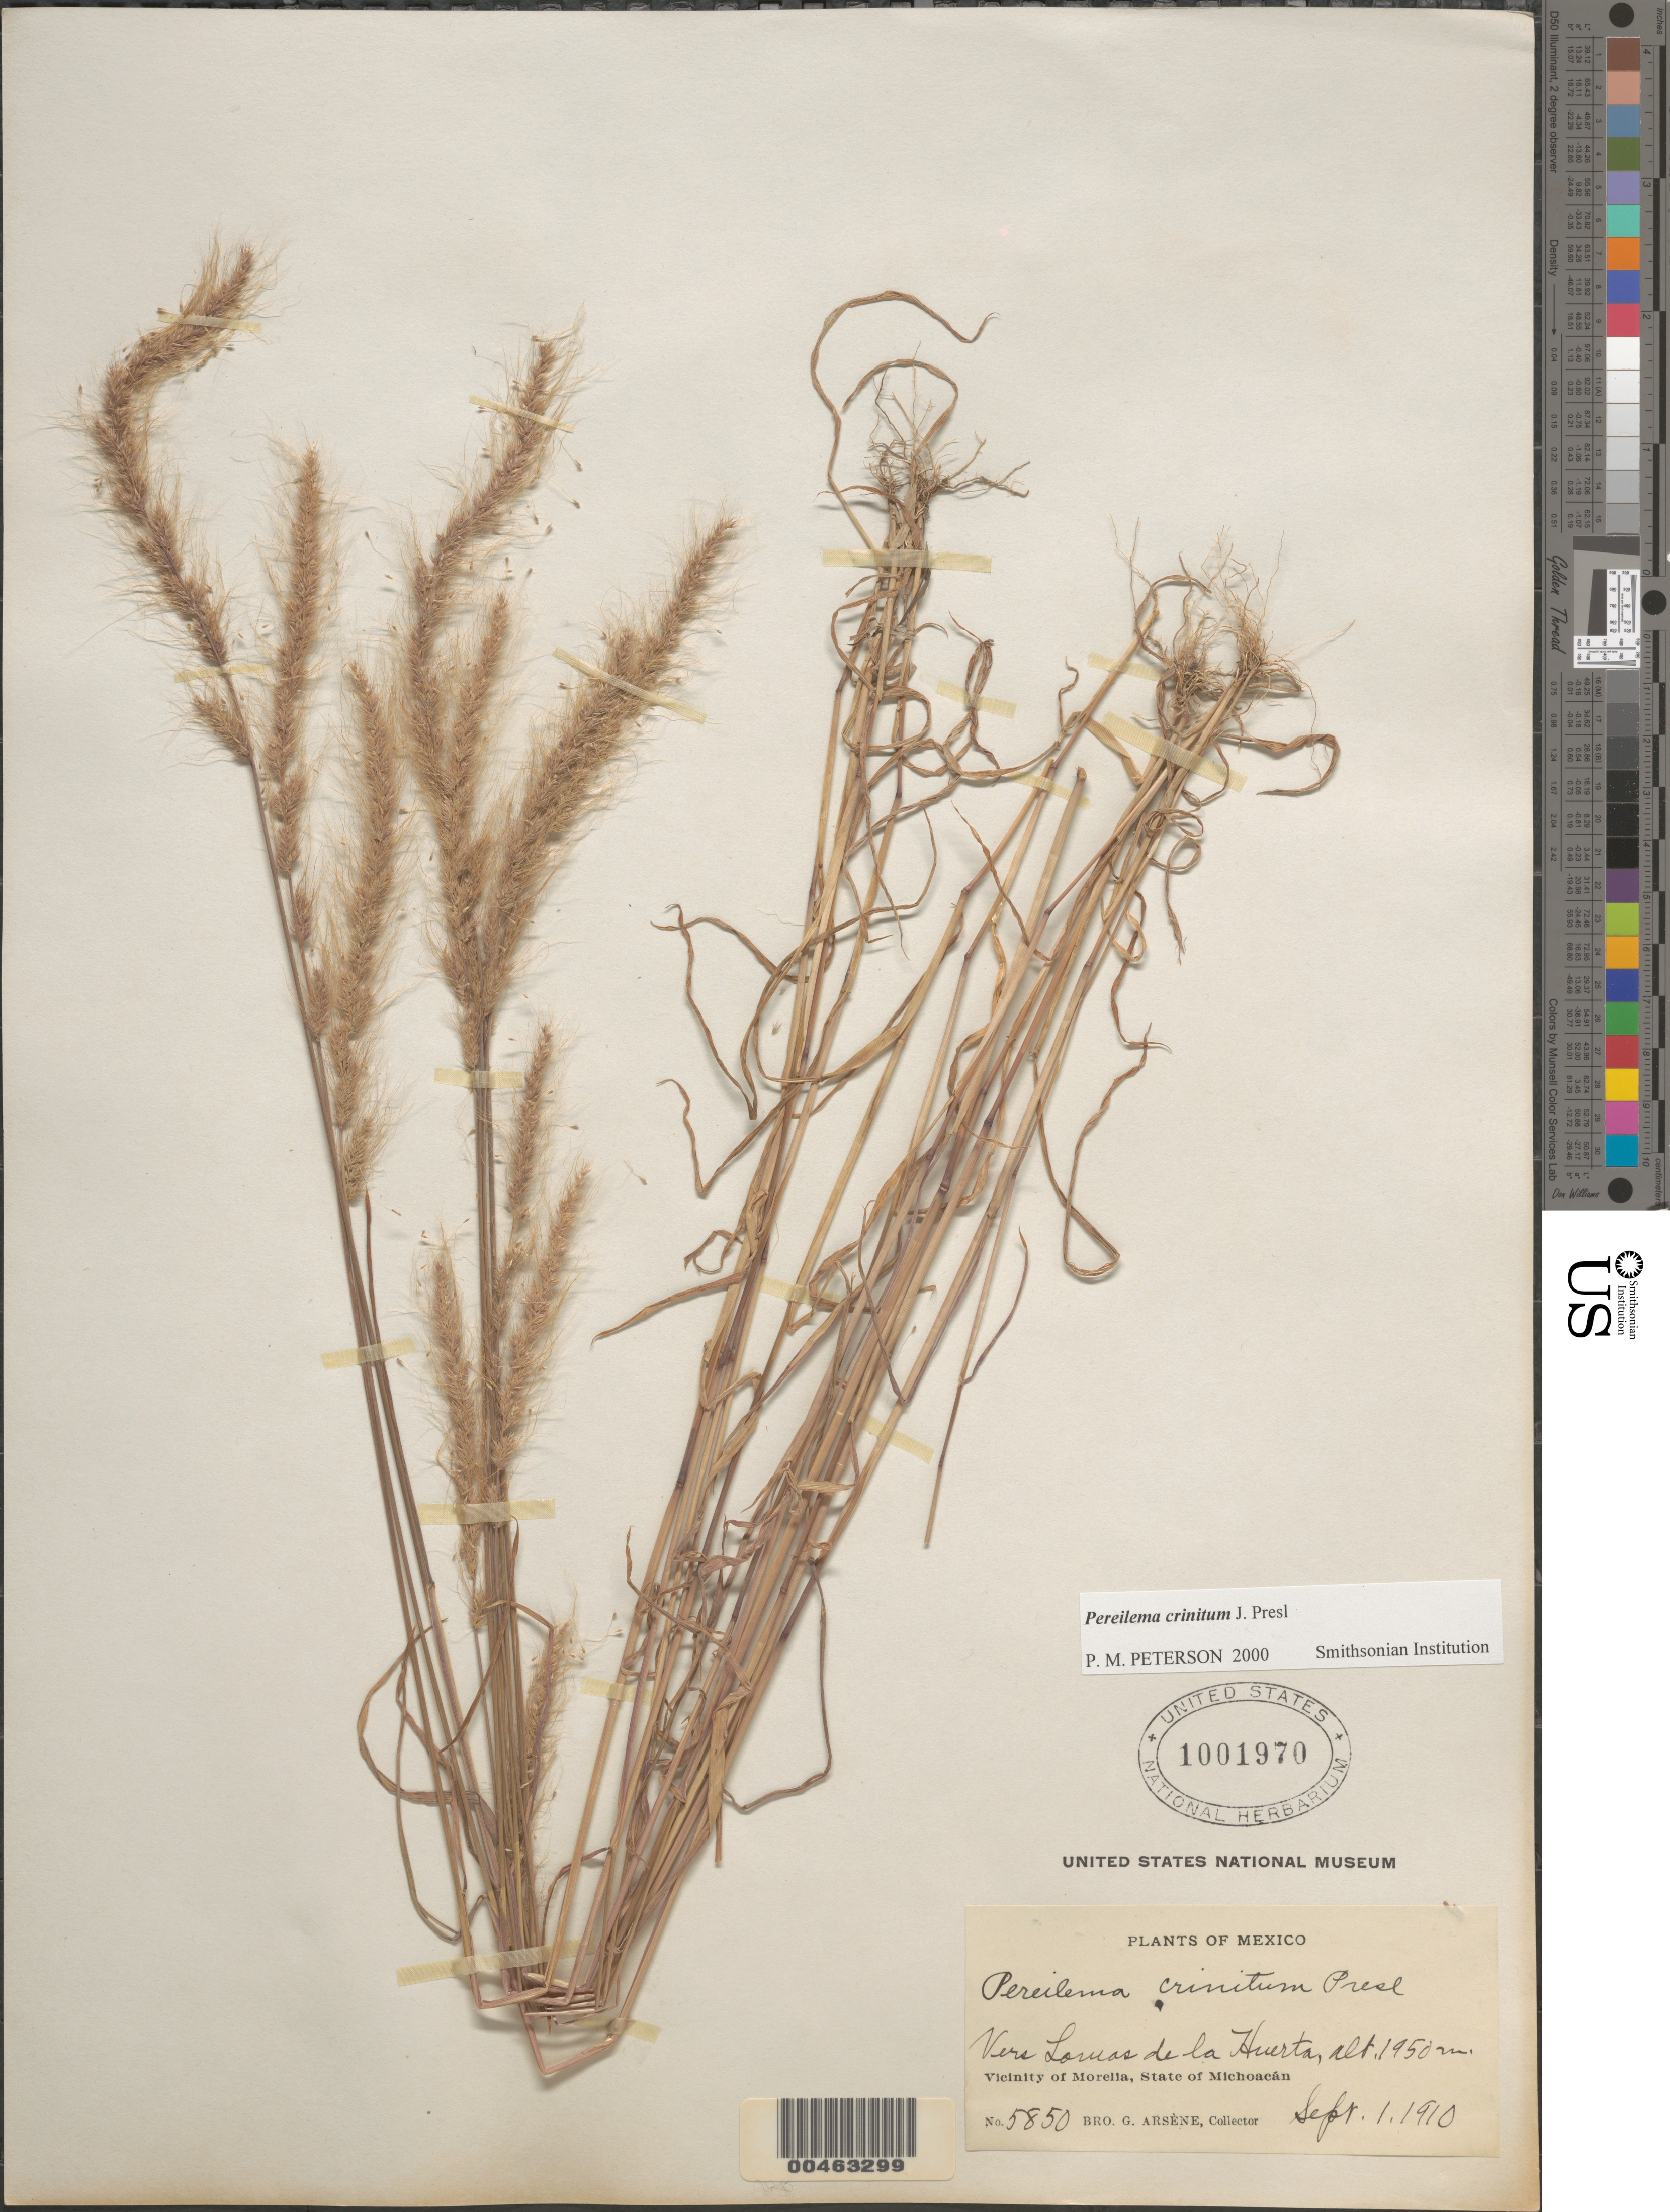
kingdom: Plantae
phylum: Tracheophyta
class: Liliopsida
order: Poales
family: Poaceae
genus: Pereilema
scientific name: Pereilema crinitum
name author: J. Presl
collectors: Bro. G. Arsène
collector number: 5850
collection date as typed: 1 Sep 1910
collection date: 1910-09-01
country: Mexico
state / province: Michoacán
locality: Vers Lomas de la Huerta, vicinity of Morelia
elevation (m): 1950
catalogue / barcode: US 1001970